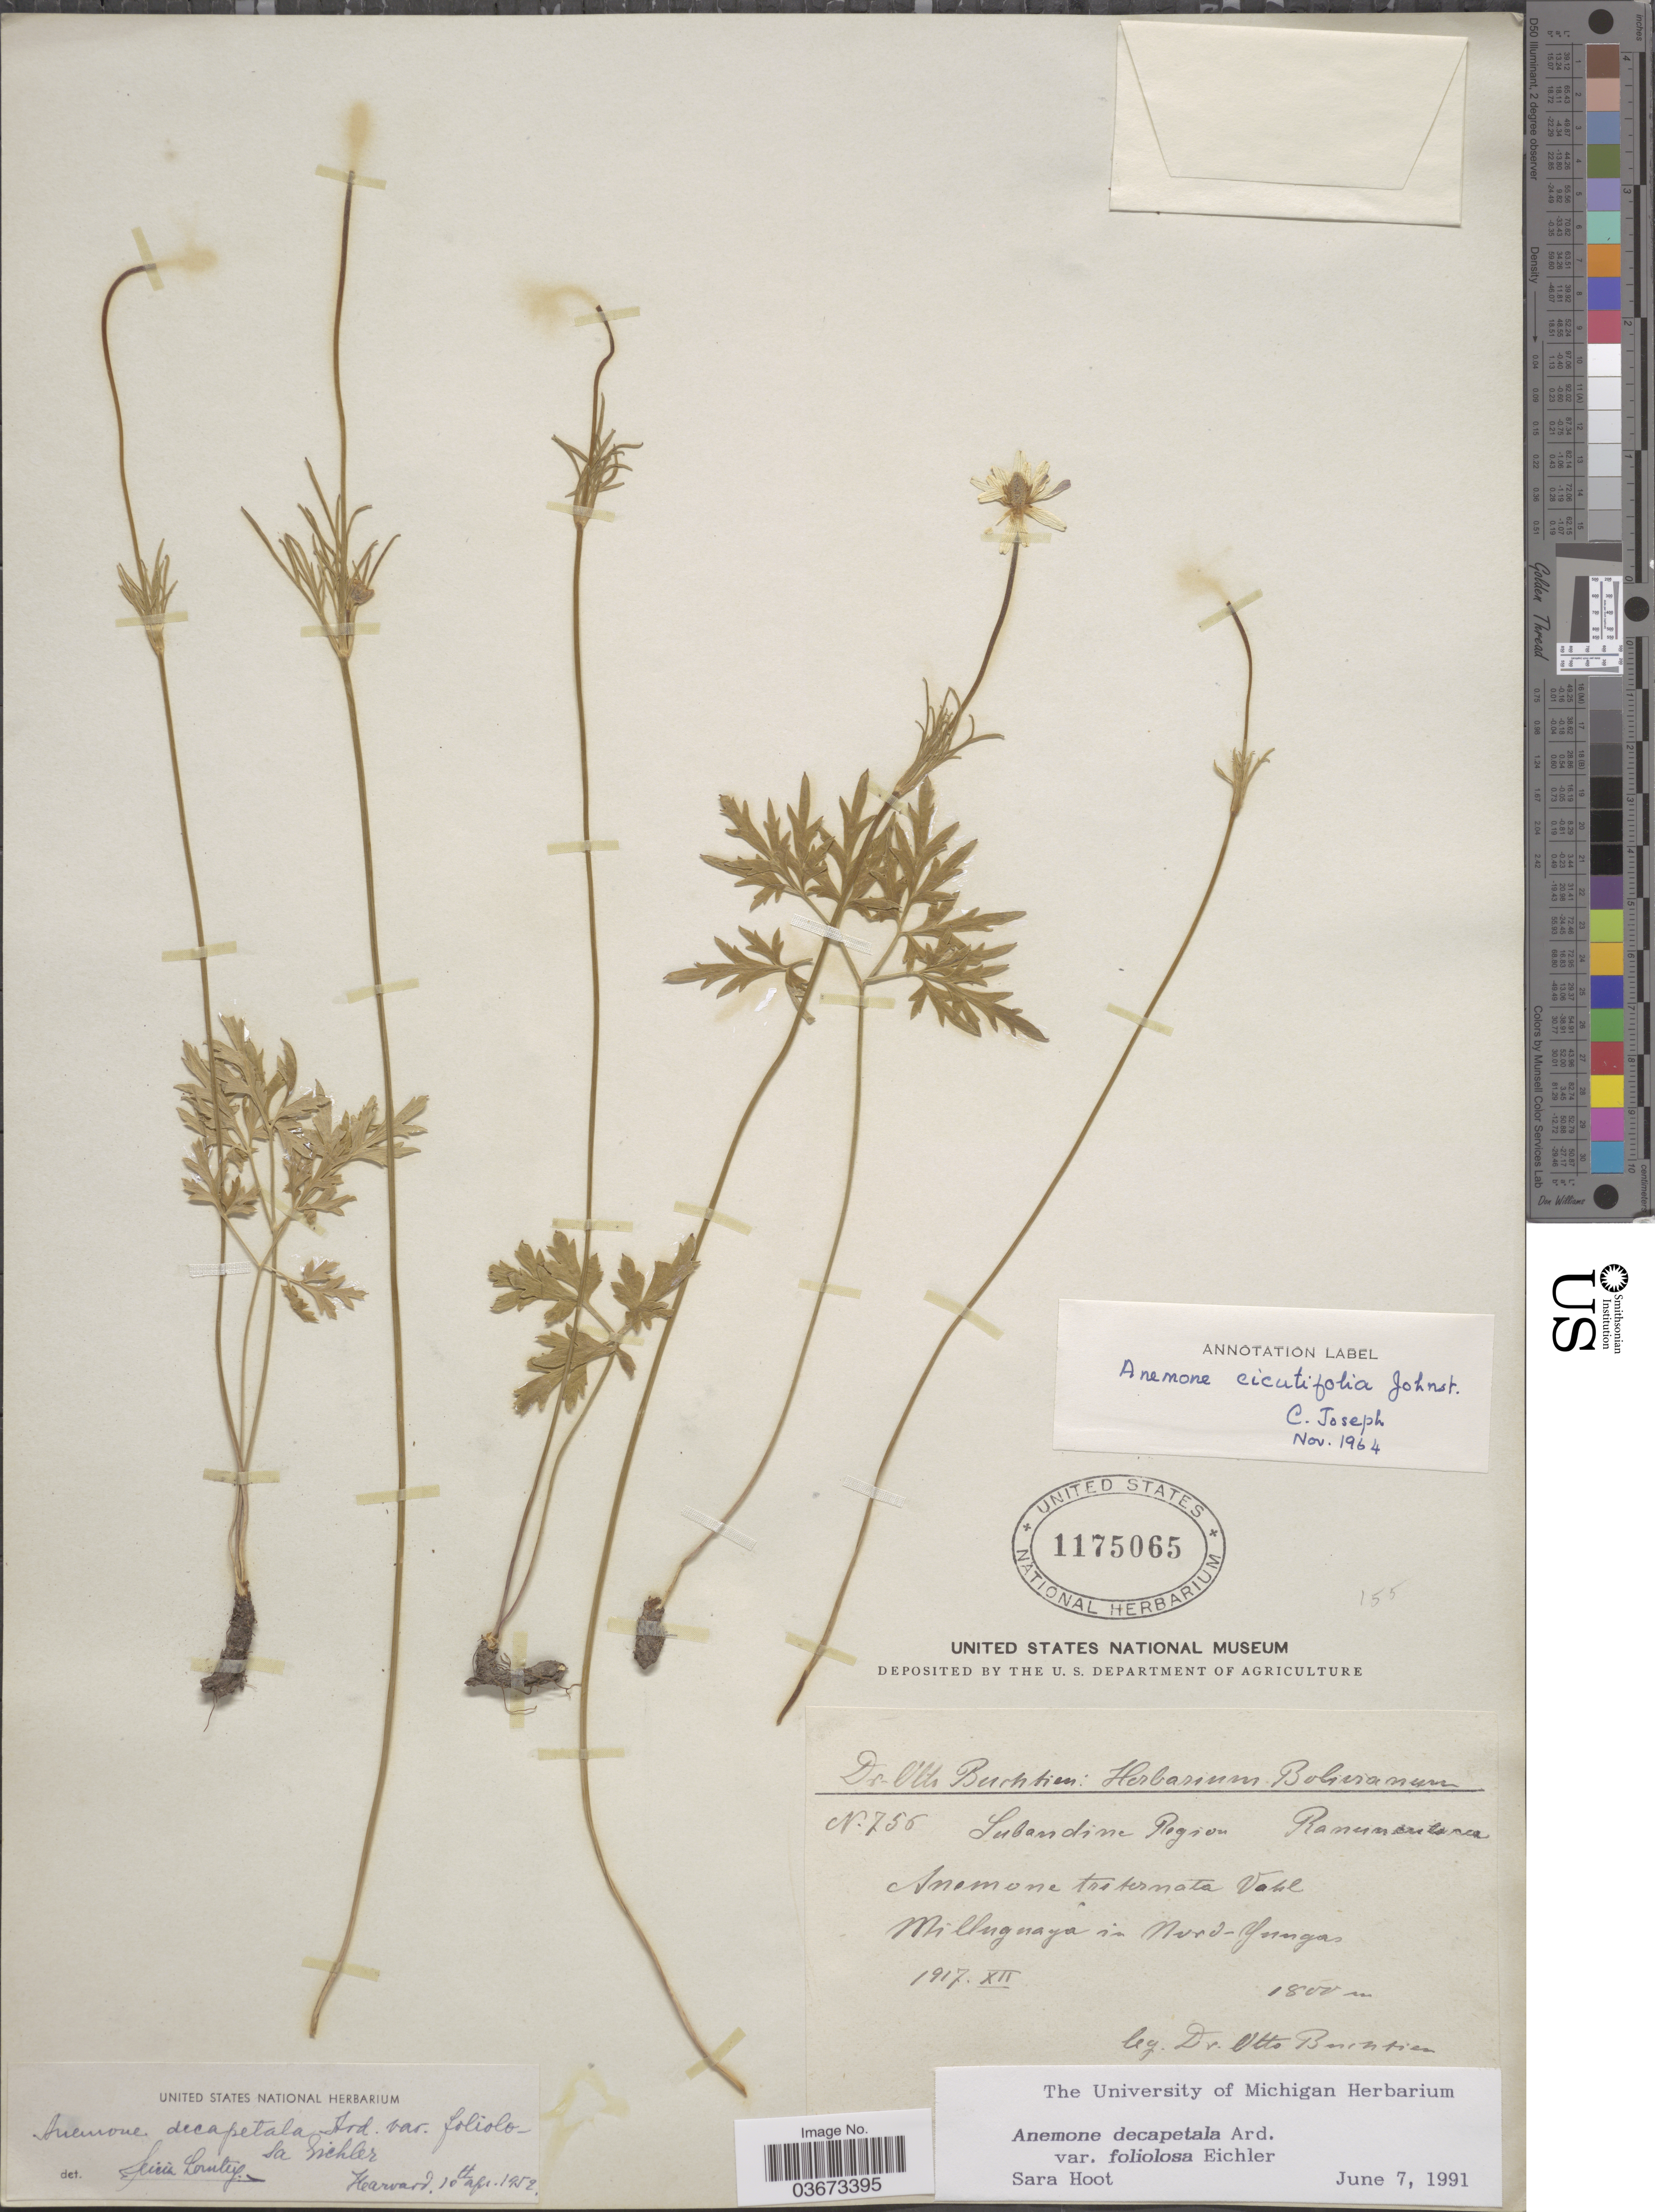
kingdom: Plantae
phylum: Tracheophyta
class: Magnoliopsida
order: Ranunculales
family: Ranunculaceae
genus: Anemone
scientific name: Anemone cicutifolia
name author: I.M. Johnst.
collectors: O. Buchtien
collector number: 756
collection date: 1917-12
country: Bolivia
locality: Subandine Region. Milluguaya in Nord-Yungas.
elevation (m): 1800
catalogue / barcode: US 1175065